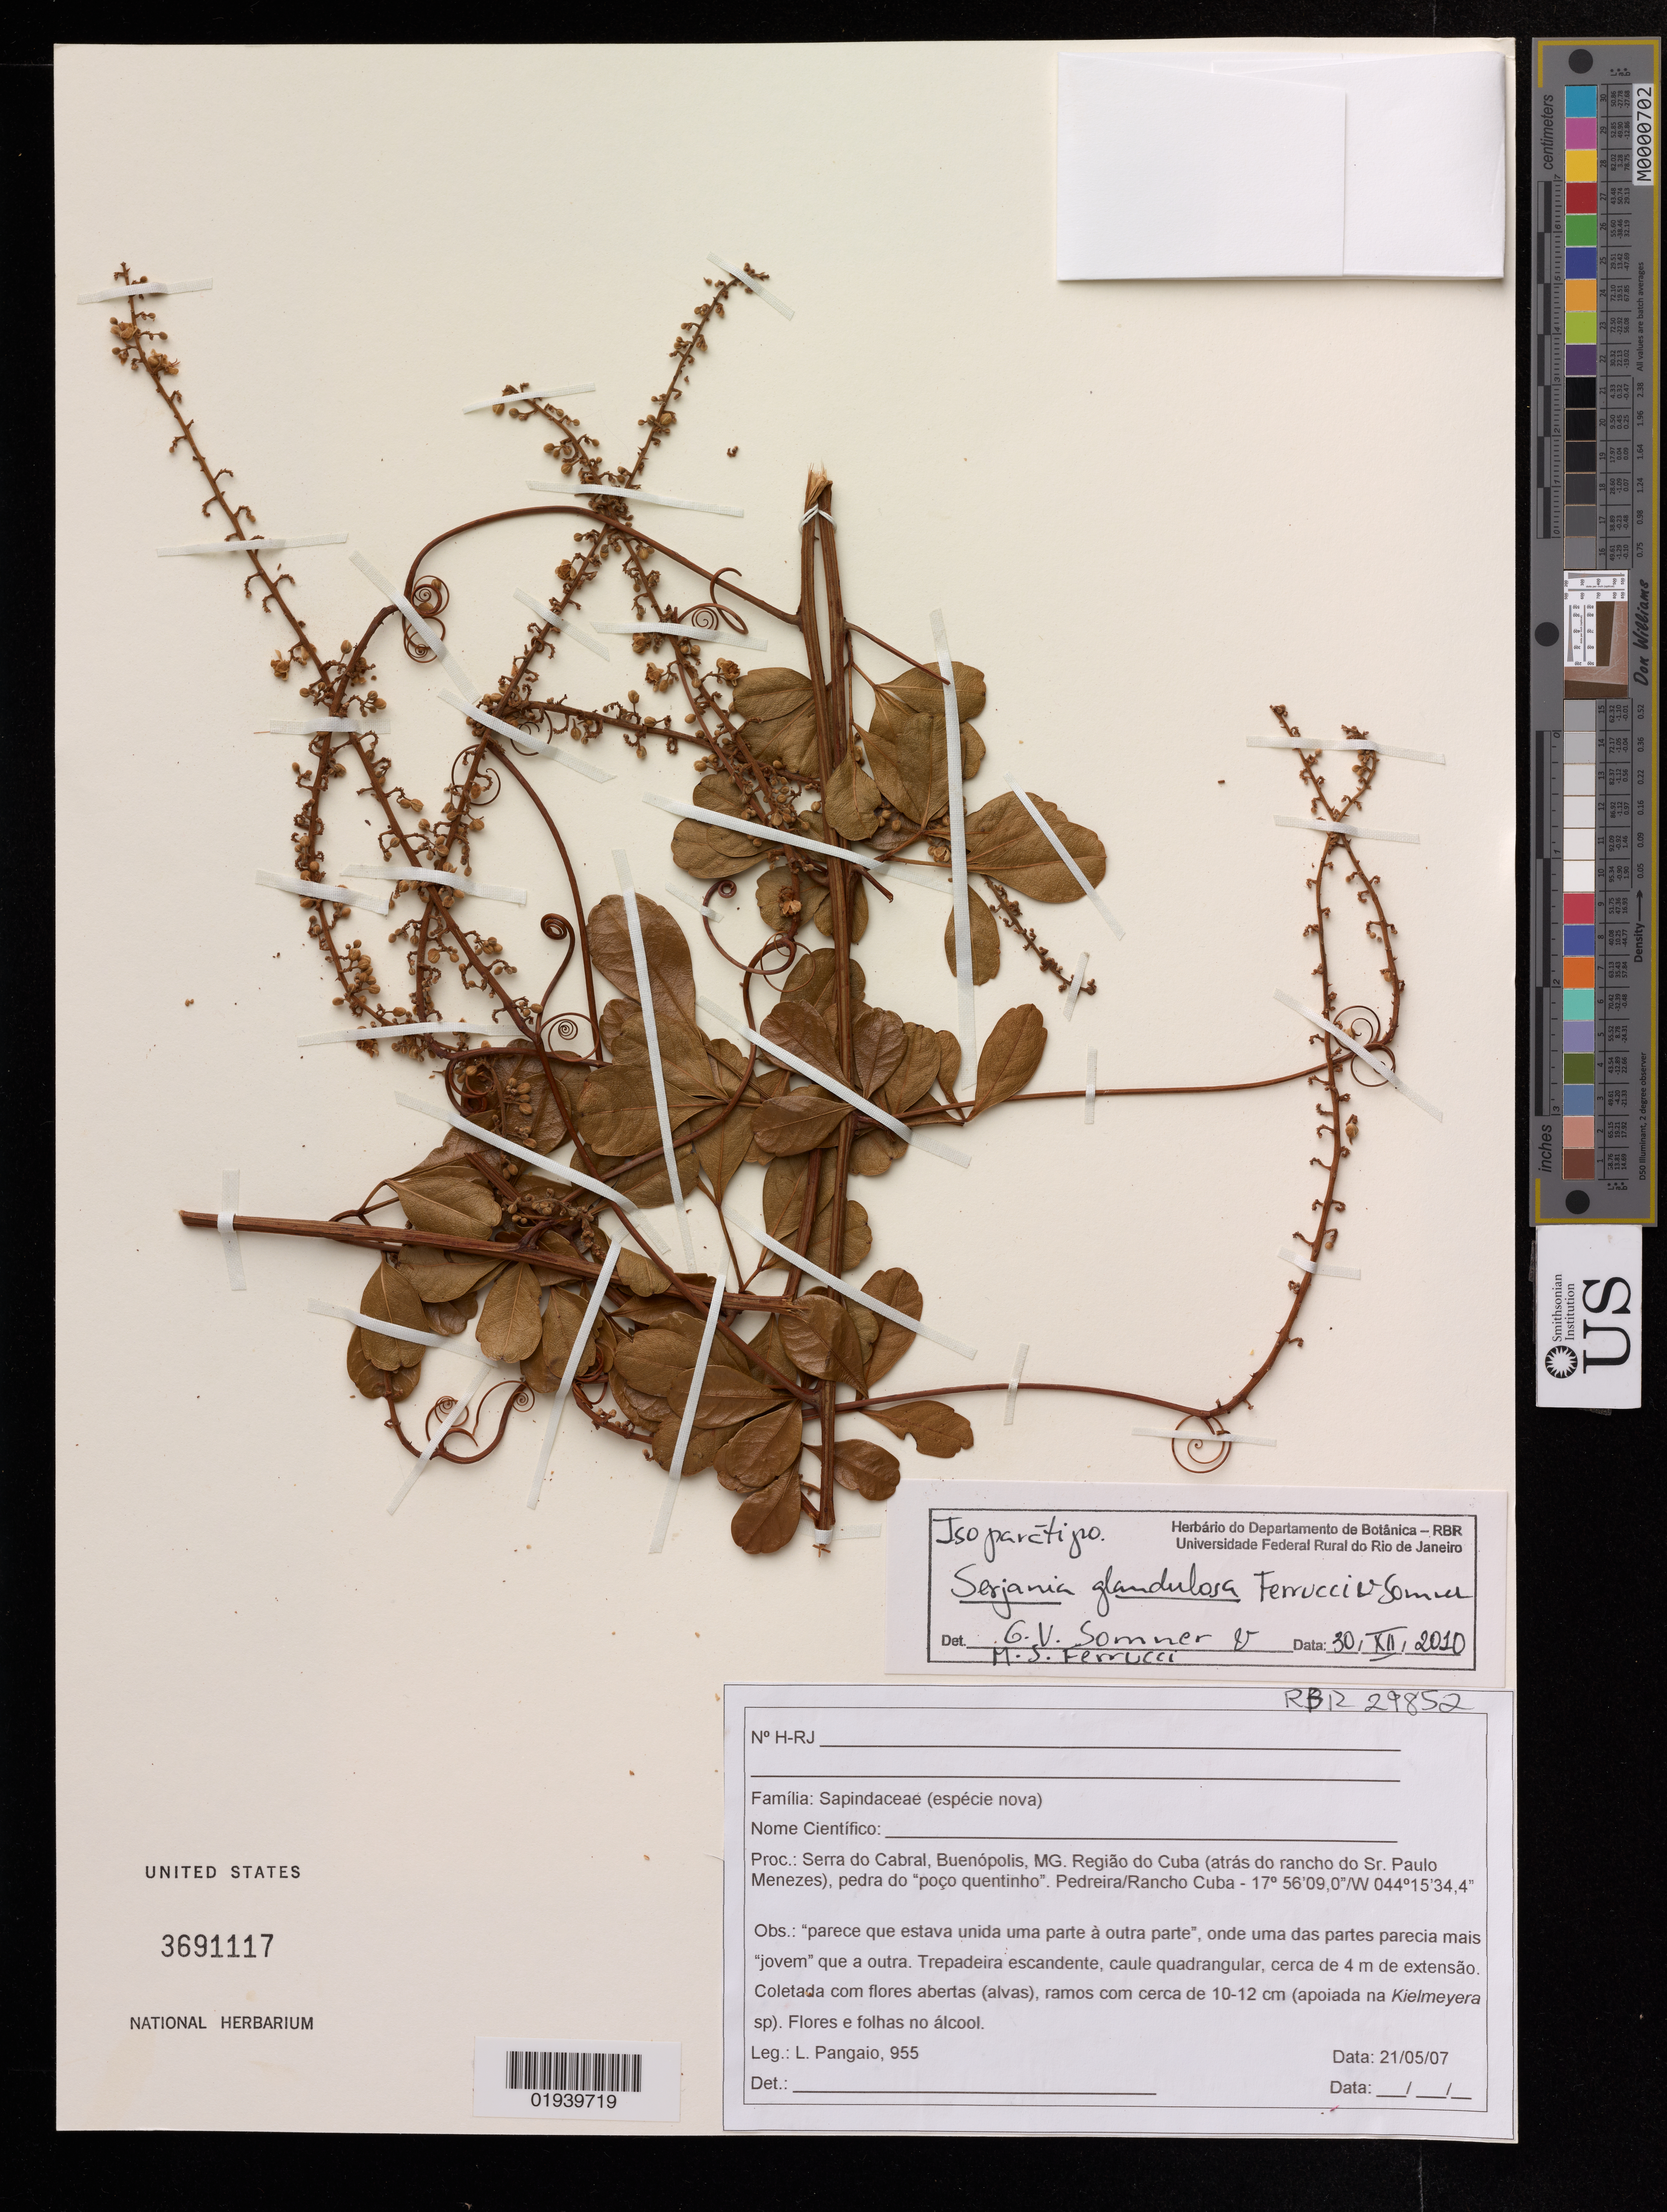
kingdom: Plantae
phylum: Tracheophyta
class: Magnoliopsida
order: Sapindales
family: Sapindaceae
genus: Serjania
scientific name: Serjania glandulosa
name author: Ferrucci & Somner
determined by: Somner, G. V.; Ferrucci, M. S.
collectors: L. Pangaio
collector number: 955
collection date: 2007-05-21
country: Brazil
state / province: Minas Gerais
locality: Serra do Cabral, Buenópolis, MG. Região do Cuba (atrás do rancho do Sr. Paulo Menezes, pedra do "poço quentinho". Pedreira/Rancho Cuba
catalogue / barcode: US 3691117